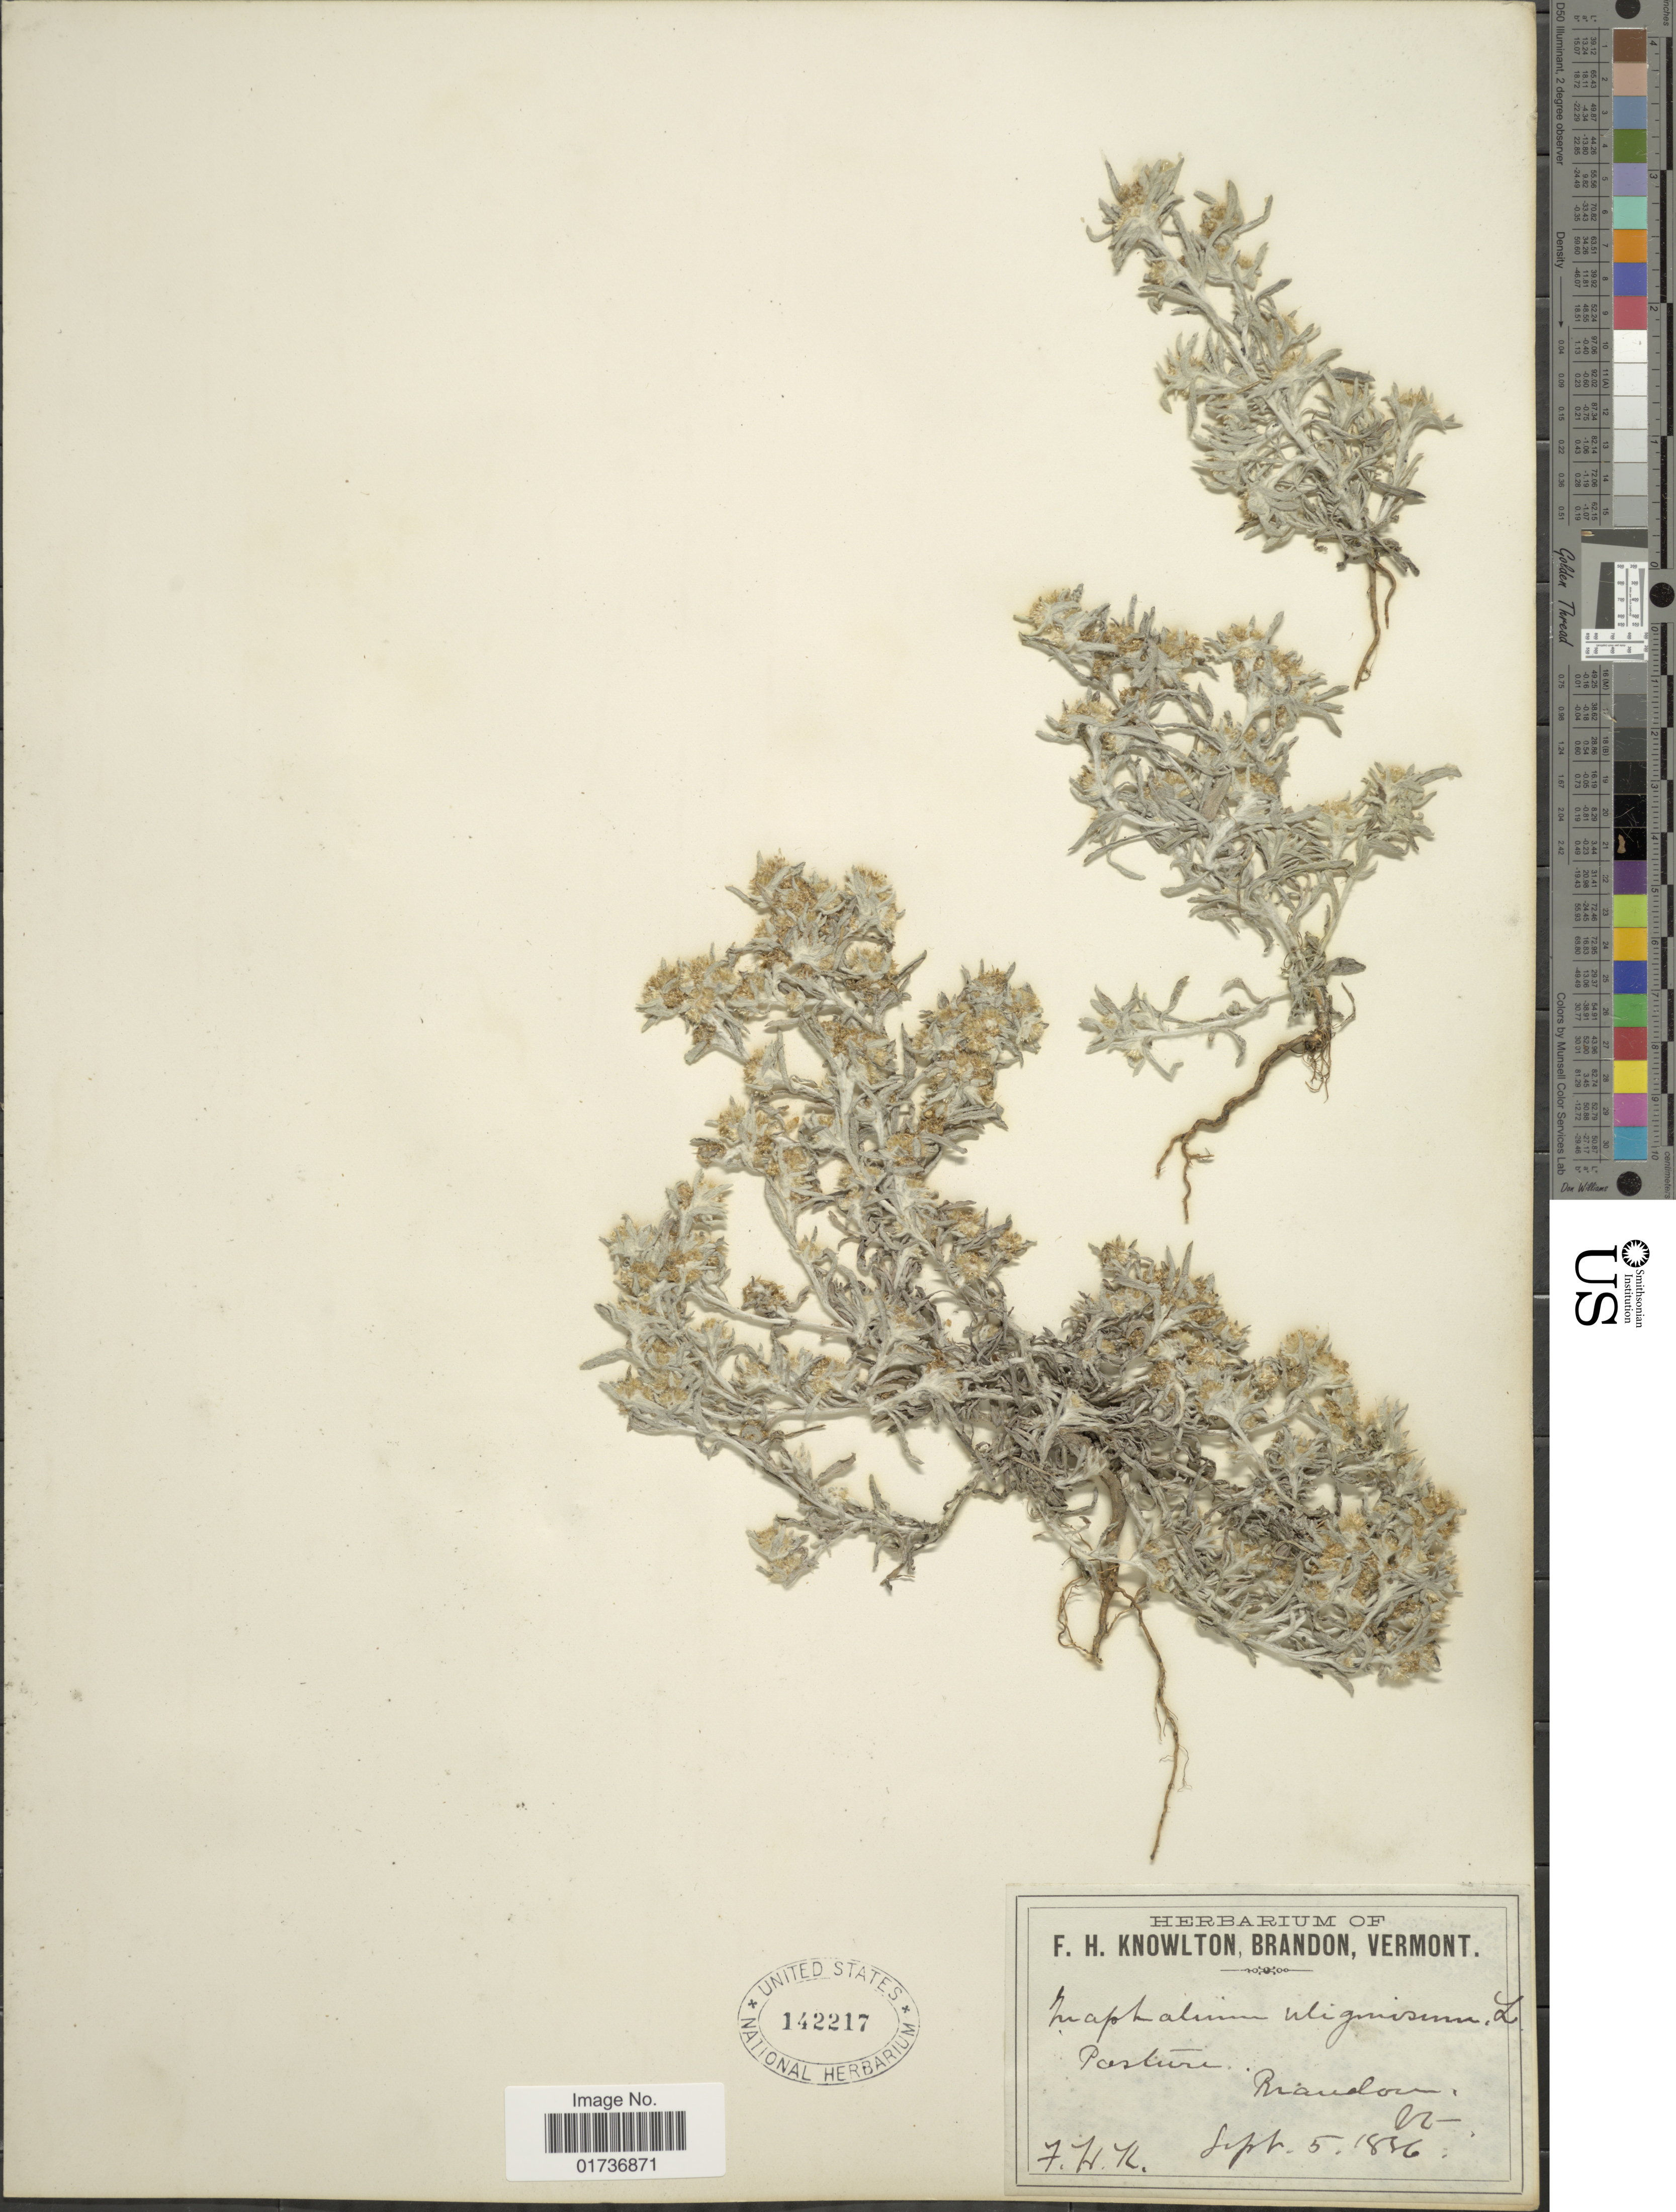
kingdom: Plantae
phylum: Tracheophyta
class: Magnoliopsida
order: Asterales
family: Asteraceae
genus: Gnaphalium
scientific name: Gnaphalium uliginosum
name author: L.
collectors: F. H. Knowlton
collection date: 1836-09-05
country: United States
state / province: Vermont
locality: Pasture, Brandon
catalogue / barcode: US 142217